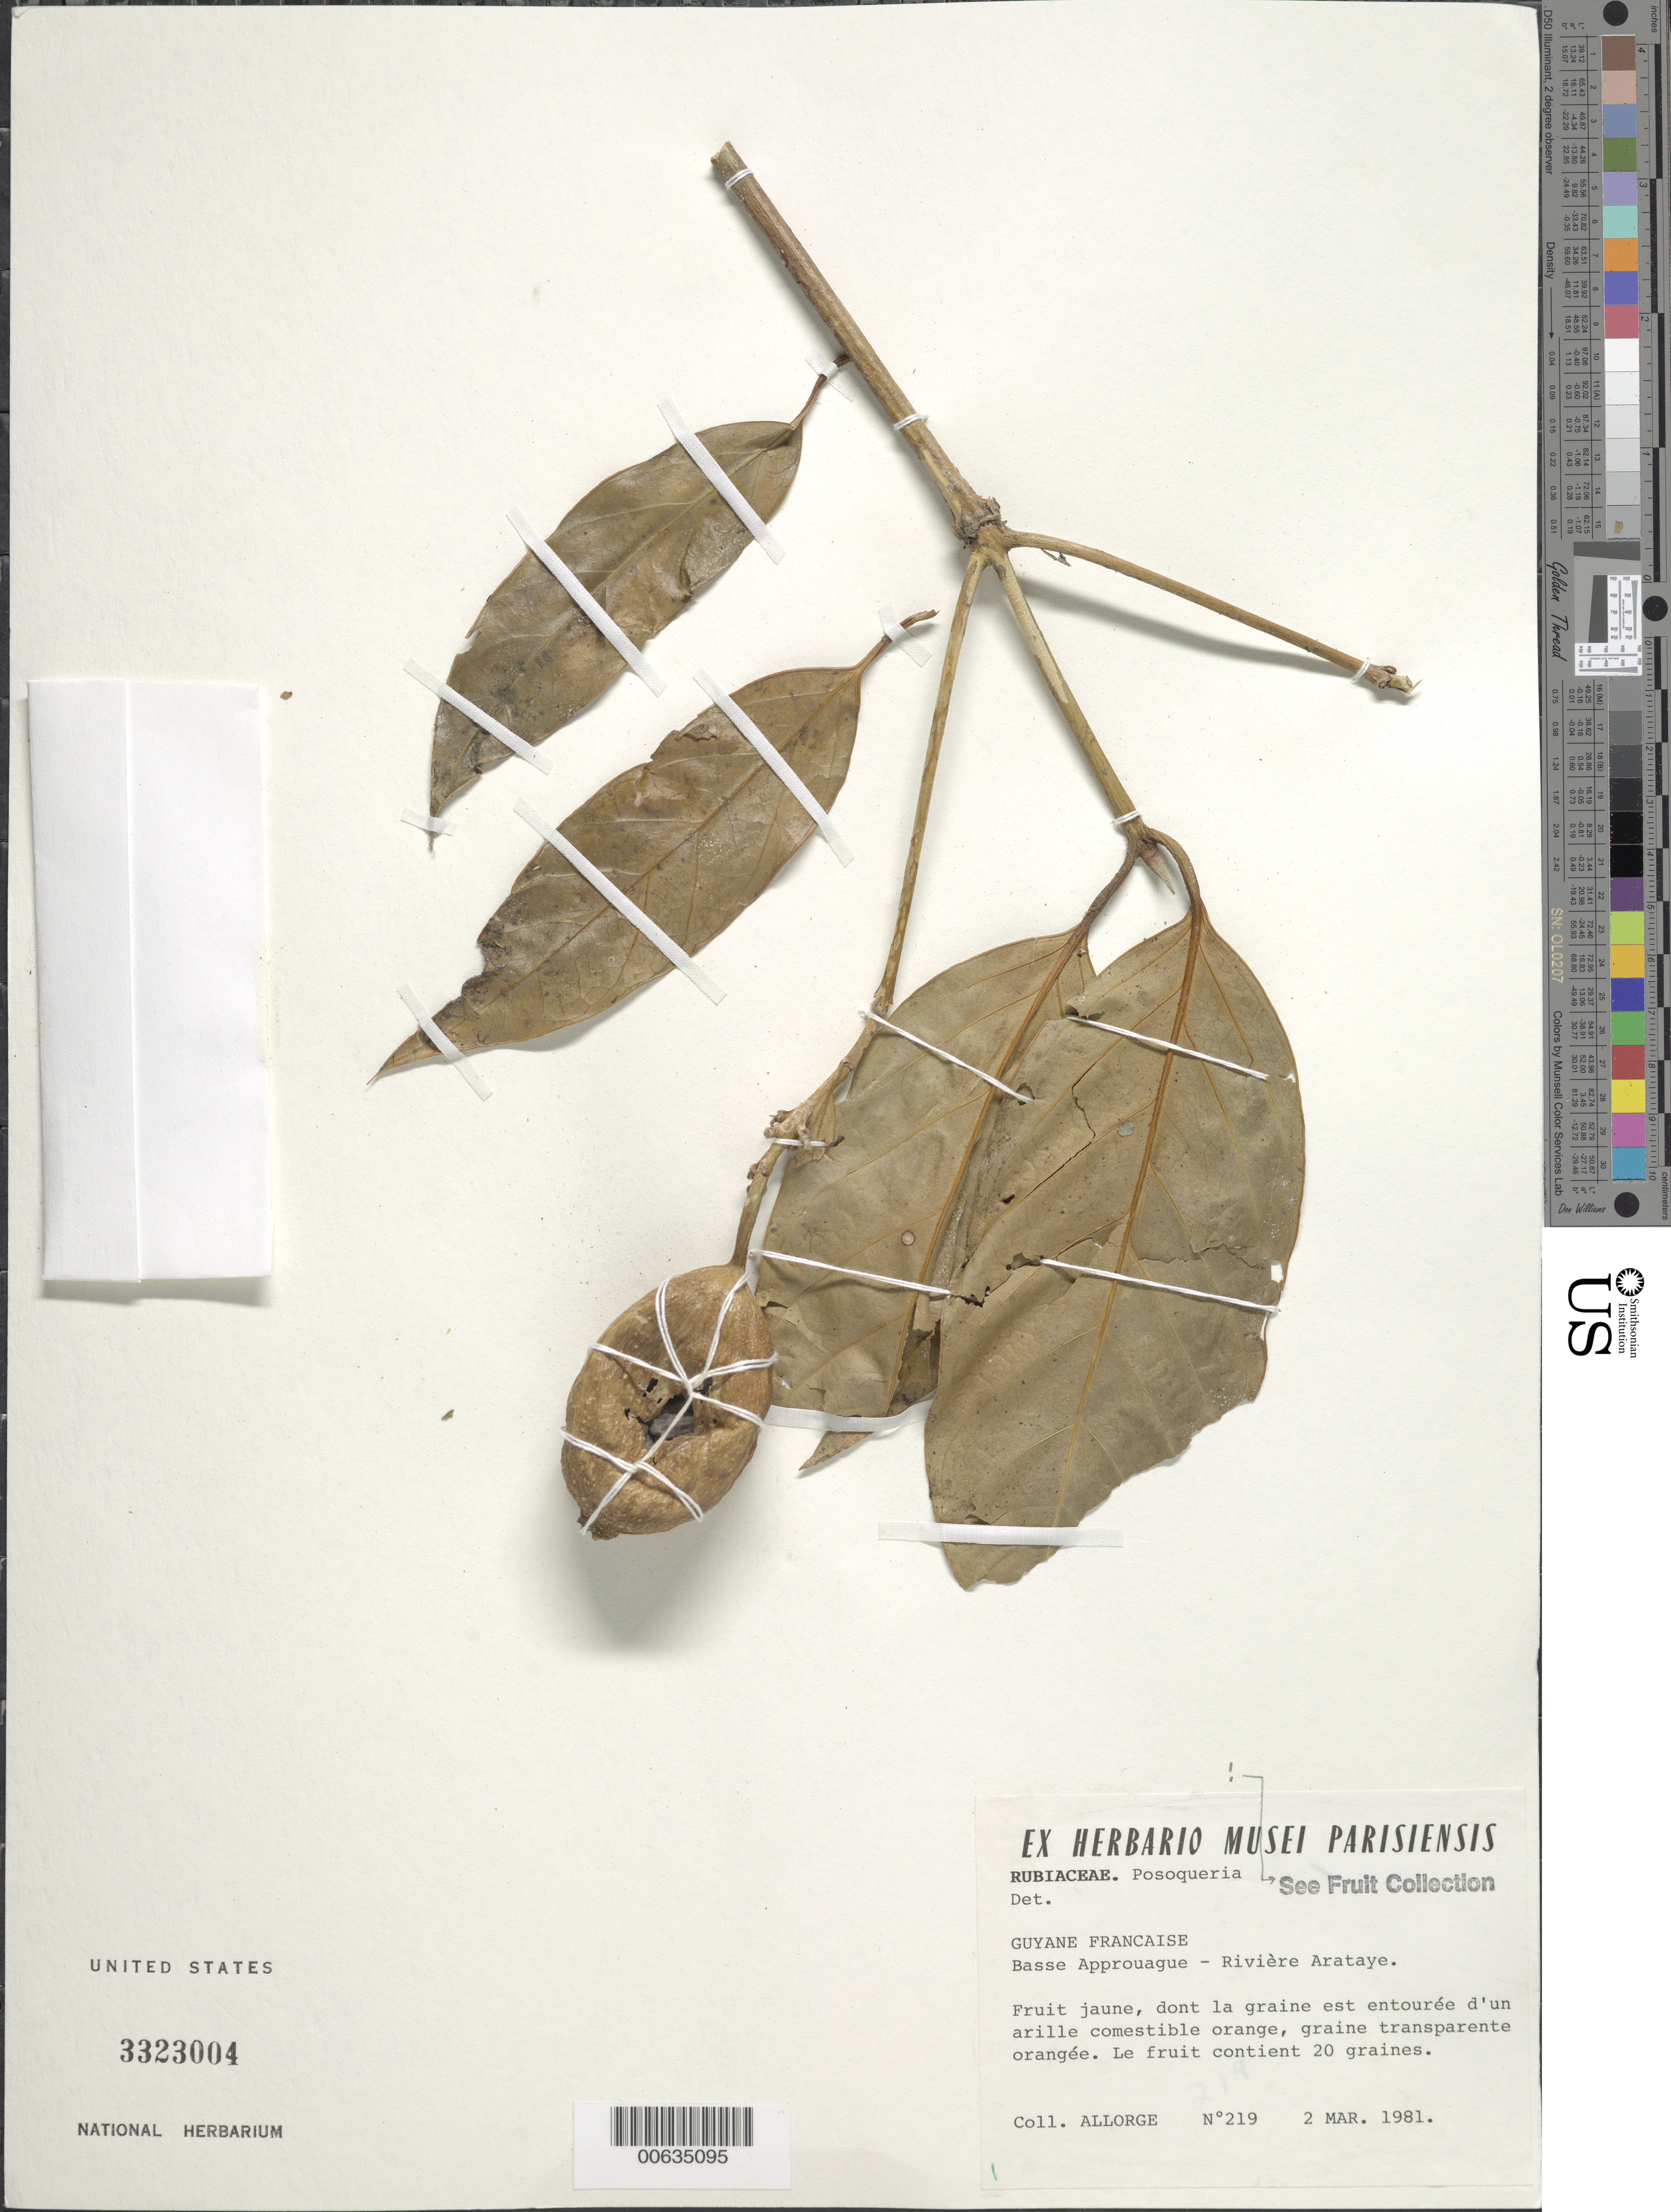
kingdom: Plantae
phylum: Tracheophyta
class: Magnoliopsida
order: Gentianales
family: Rubiaceae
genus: Posoqueria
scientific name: Posoqueria sp.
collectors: Allorge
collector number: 219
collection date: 1981-03-02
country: French Guiana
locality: Guyane Francaise, Basse Approuague, Riviere Arataye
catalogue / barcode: US 3323004